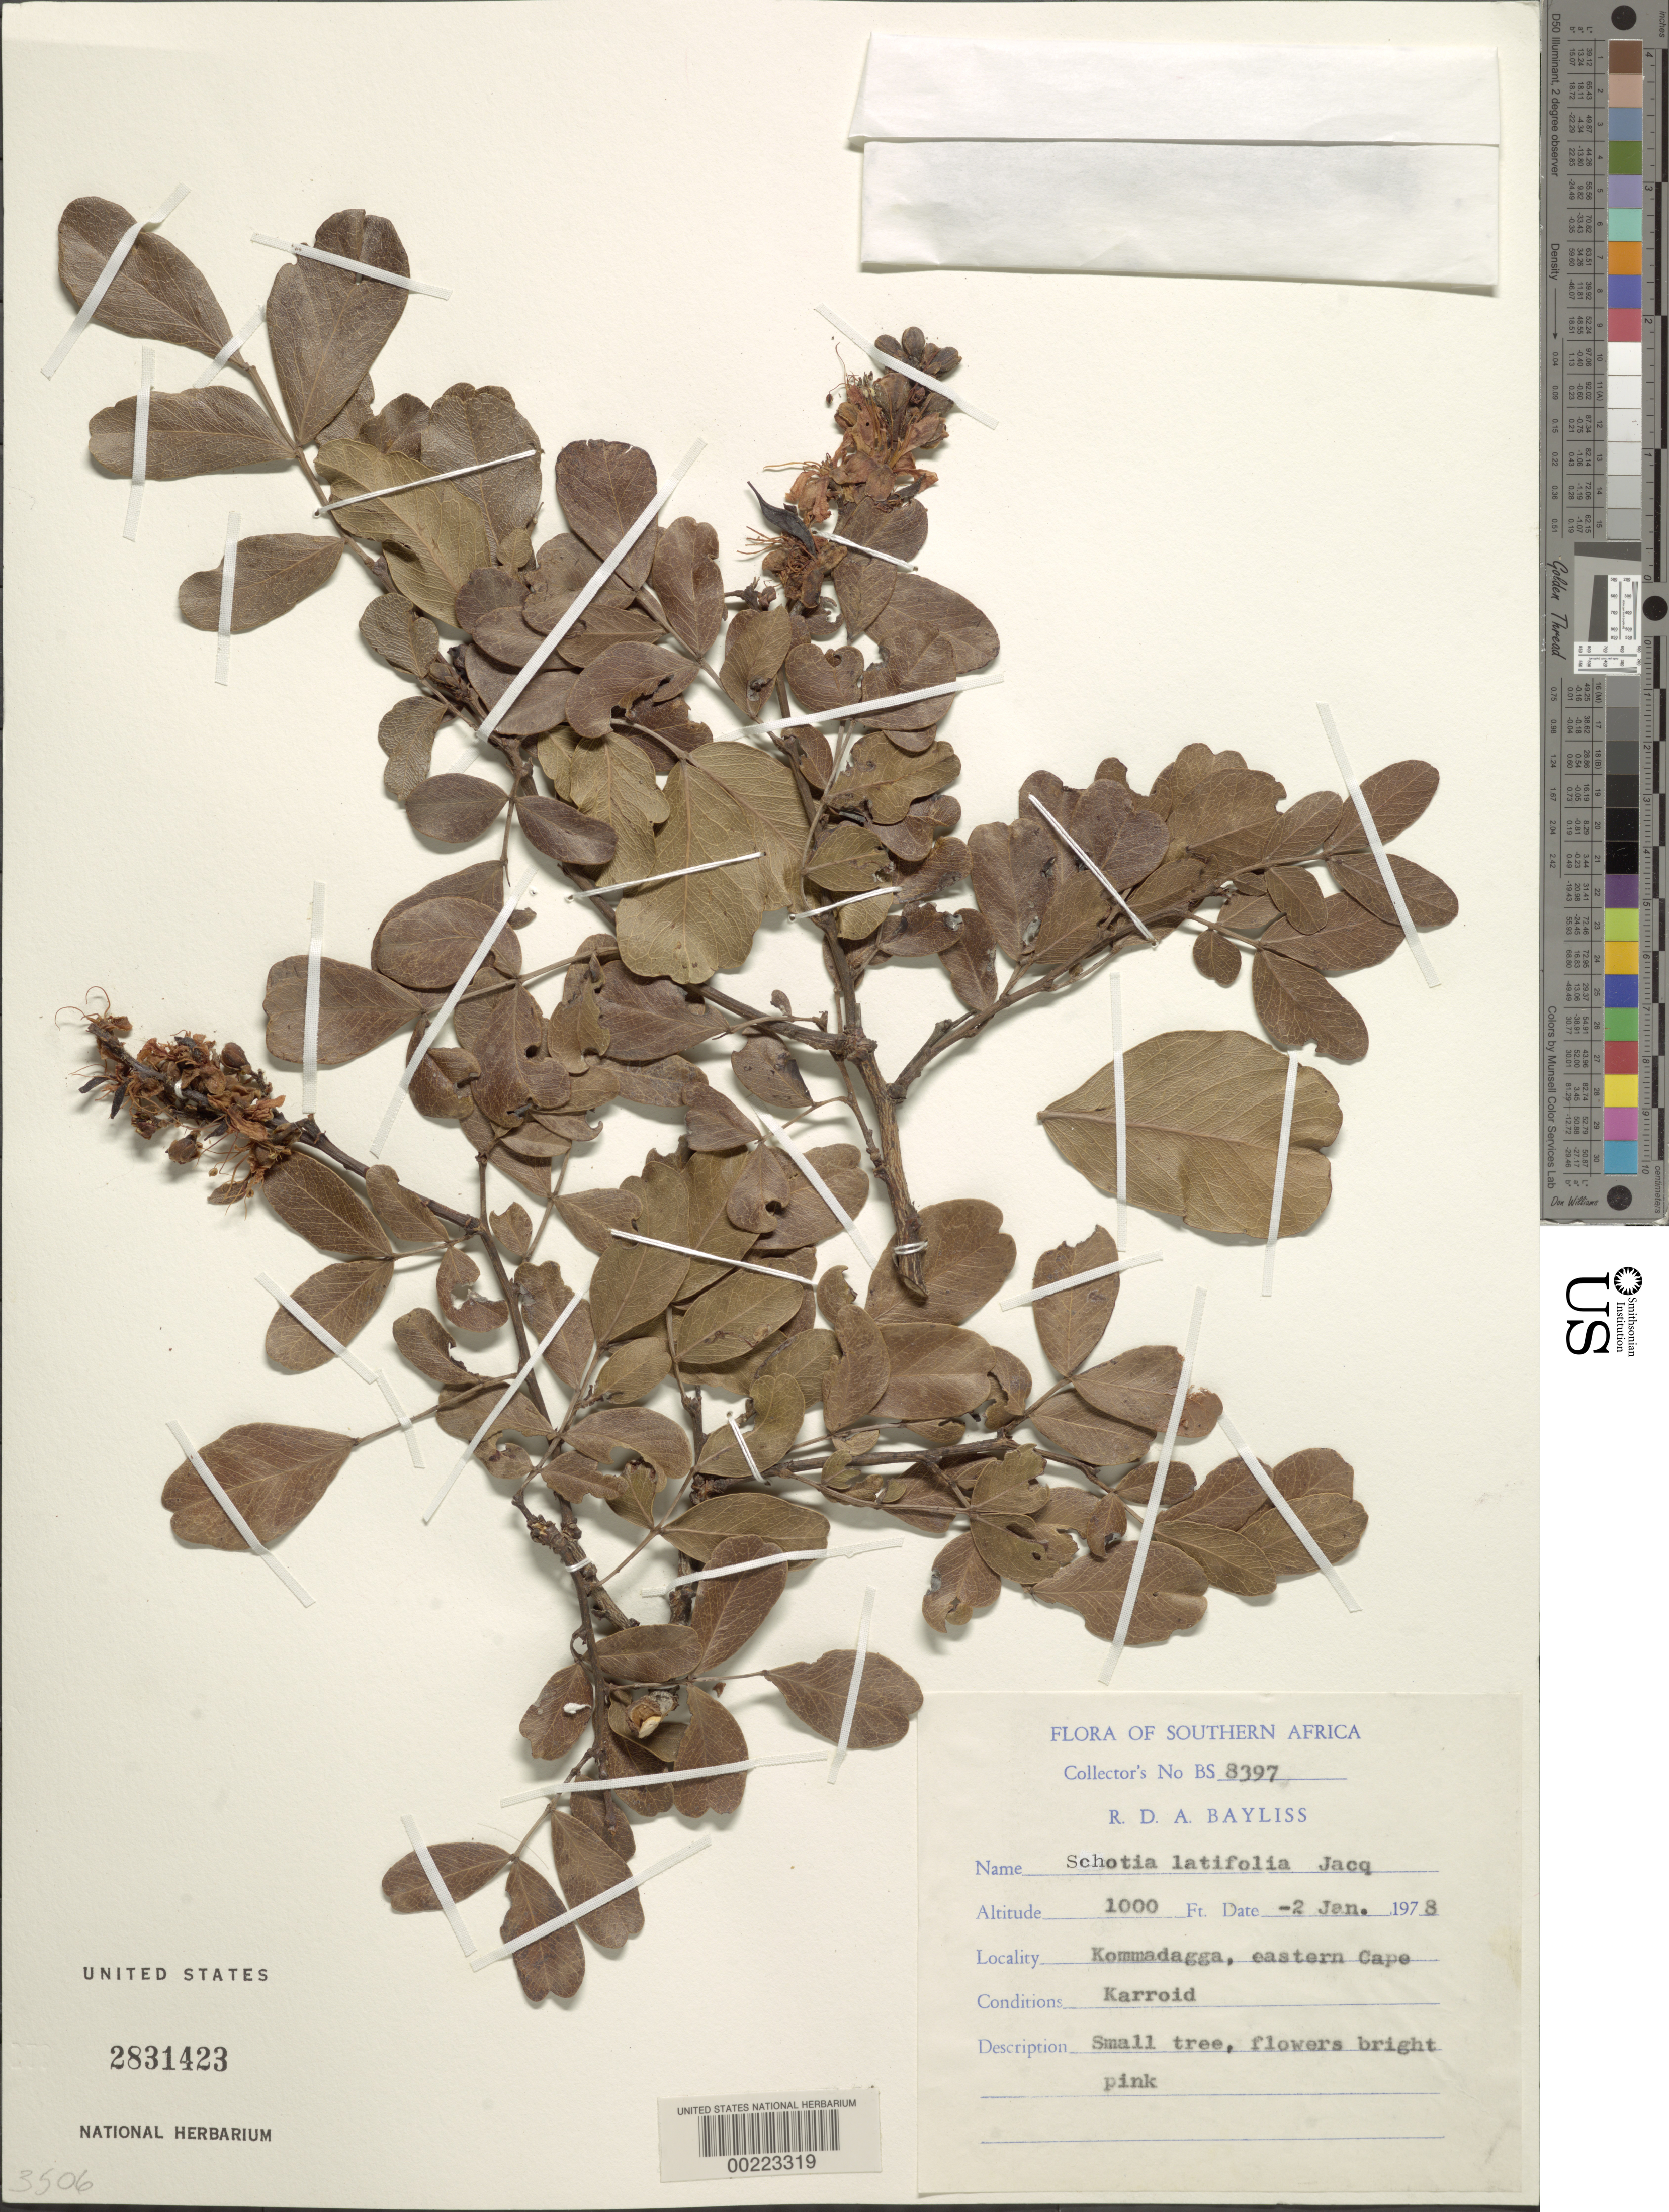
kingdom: Plantae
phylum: Tracheophyta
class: Magnoliopsida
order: Fabales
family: Fabaceae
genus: Schotia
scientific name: Schotia latifolia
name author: Jacq.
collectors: R. D. Bayliss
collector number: Bs8397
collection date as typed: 02 Jan 1978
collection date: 1978-01-02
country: South Africa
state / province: Eastern Cape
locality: Kommadagga, eastern cape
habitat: Karroid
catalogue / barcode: US 2831423